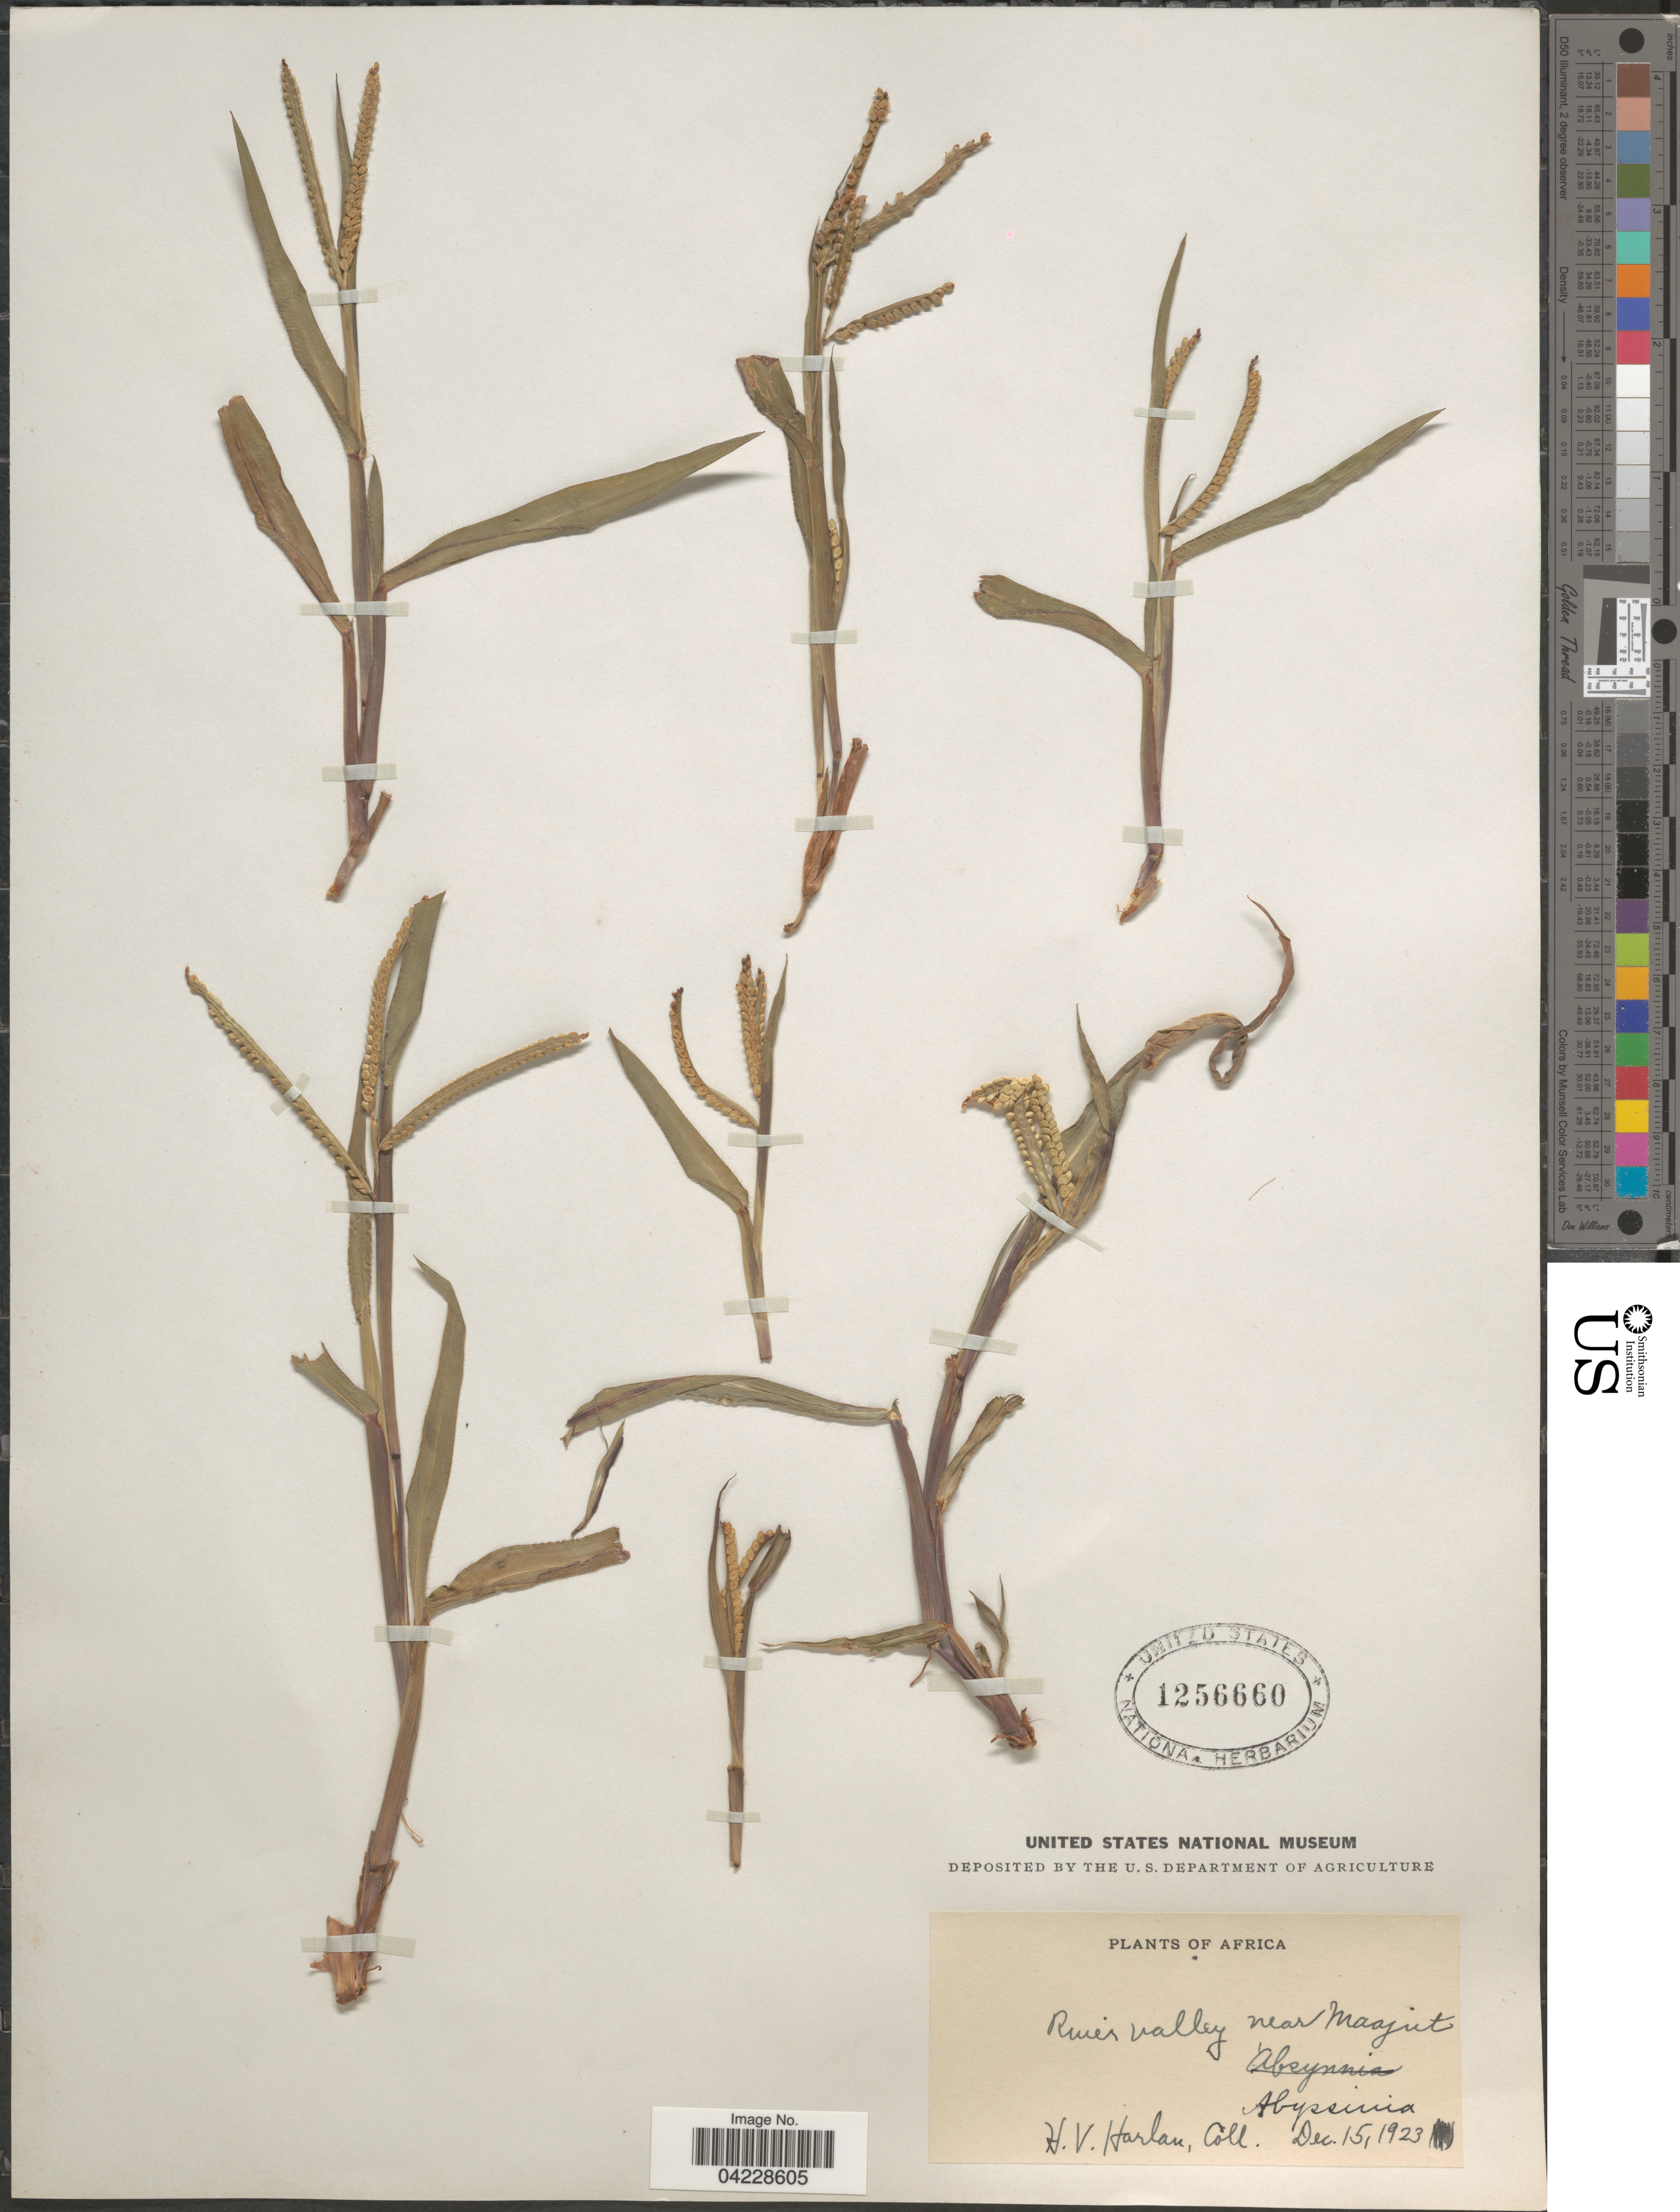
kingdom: Plantae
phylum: Tracheophyta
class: Liliopsida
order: Poales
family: Poaceae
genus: Paspalum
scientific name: Paspalum scrobiculatum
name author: L.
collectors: H. Harlan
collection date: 1923-12-15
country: Ethiopia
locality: River valley near Maajut.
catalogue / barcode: US 1256660